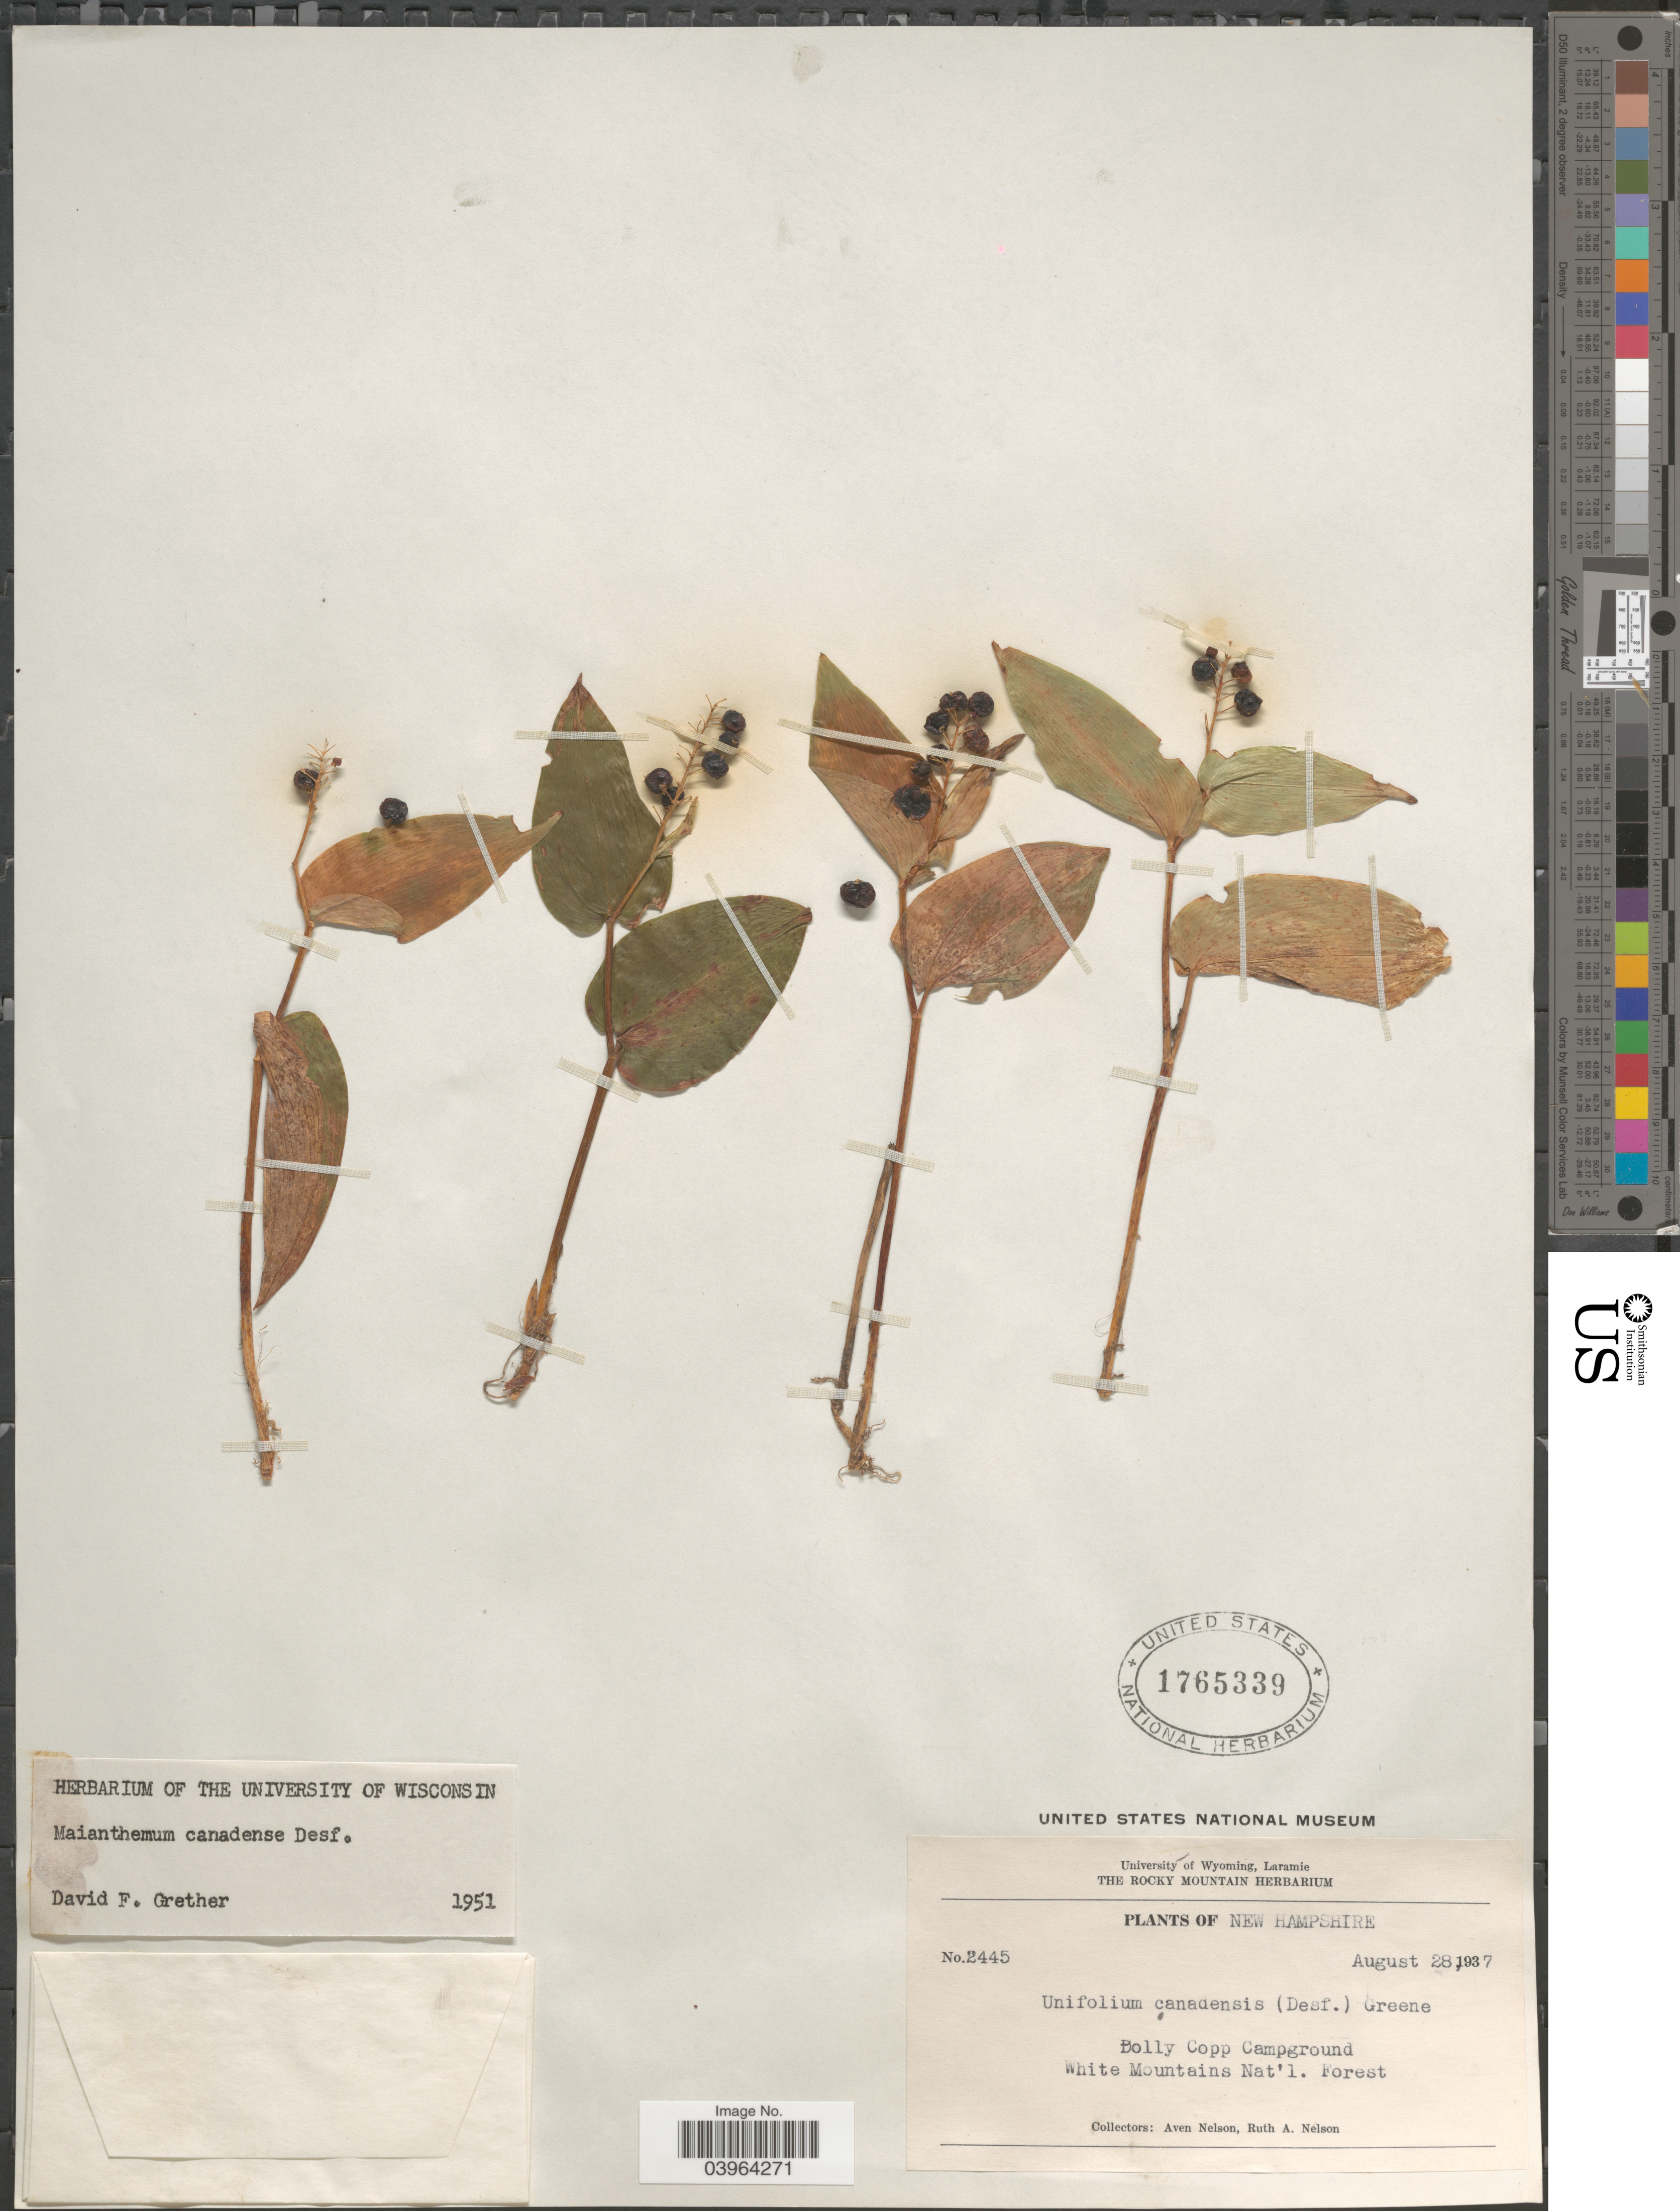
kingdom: Plantae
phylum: Tracheophyta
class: Liliopsida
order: Asparagales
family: Asparagaceae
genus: Maianthemum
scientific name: Maianthemum canadense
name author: Desf.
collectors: A. Nelson & R. A. Nelson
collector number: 2445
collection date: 1937-08-28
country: United States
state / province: New Hampshire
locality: Dolly Copp Campground, White Mountains Nat' l. Forest.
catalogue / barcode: US 1765339